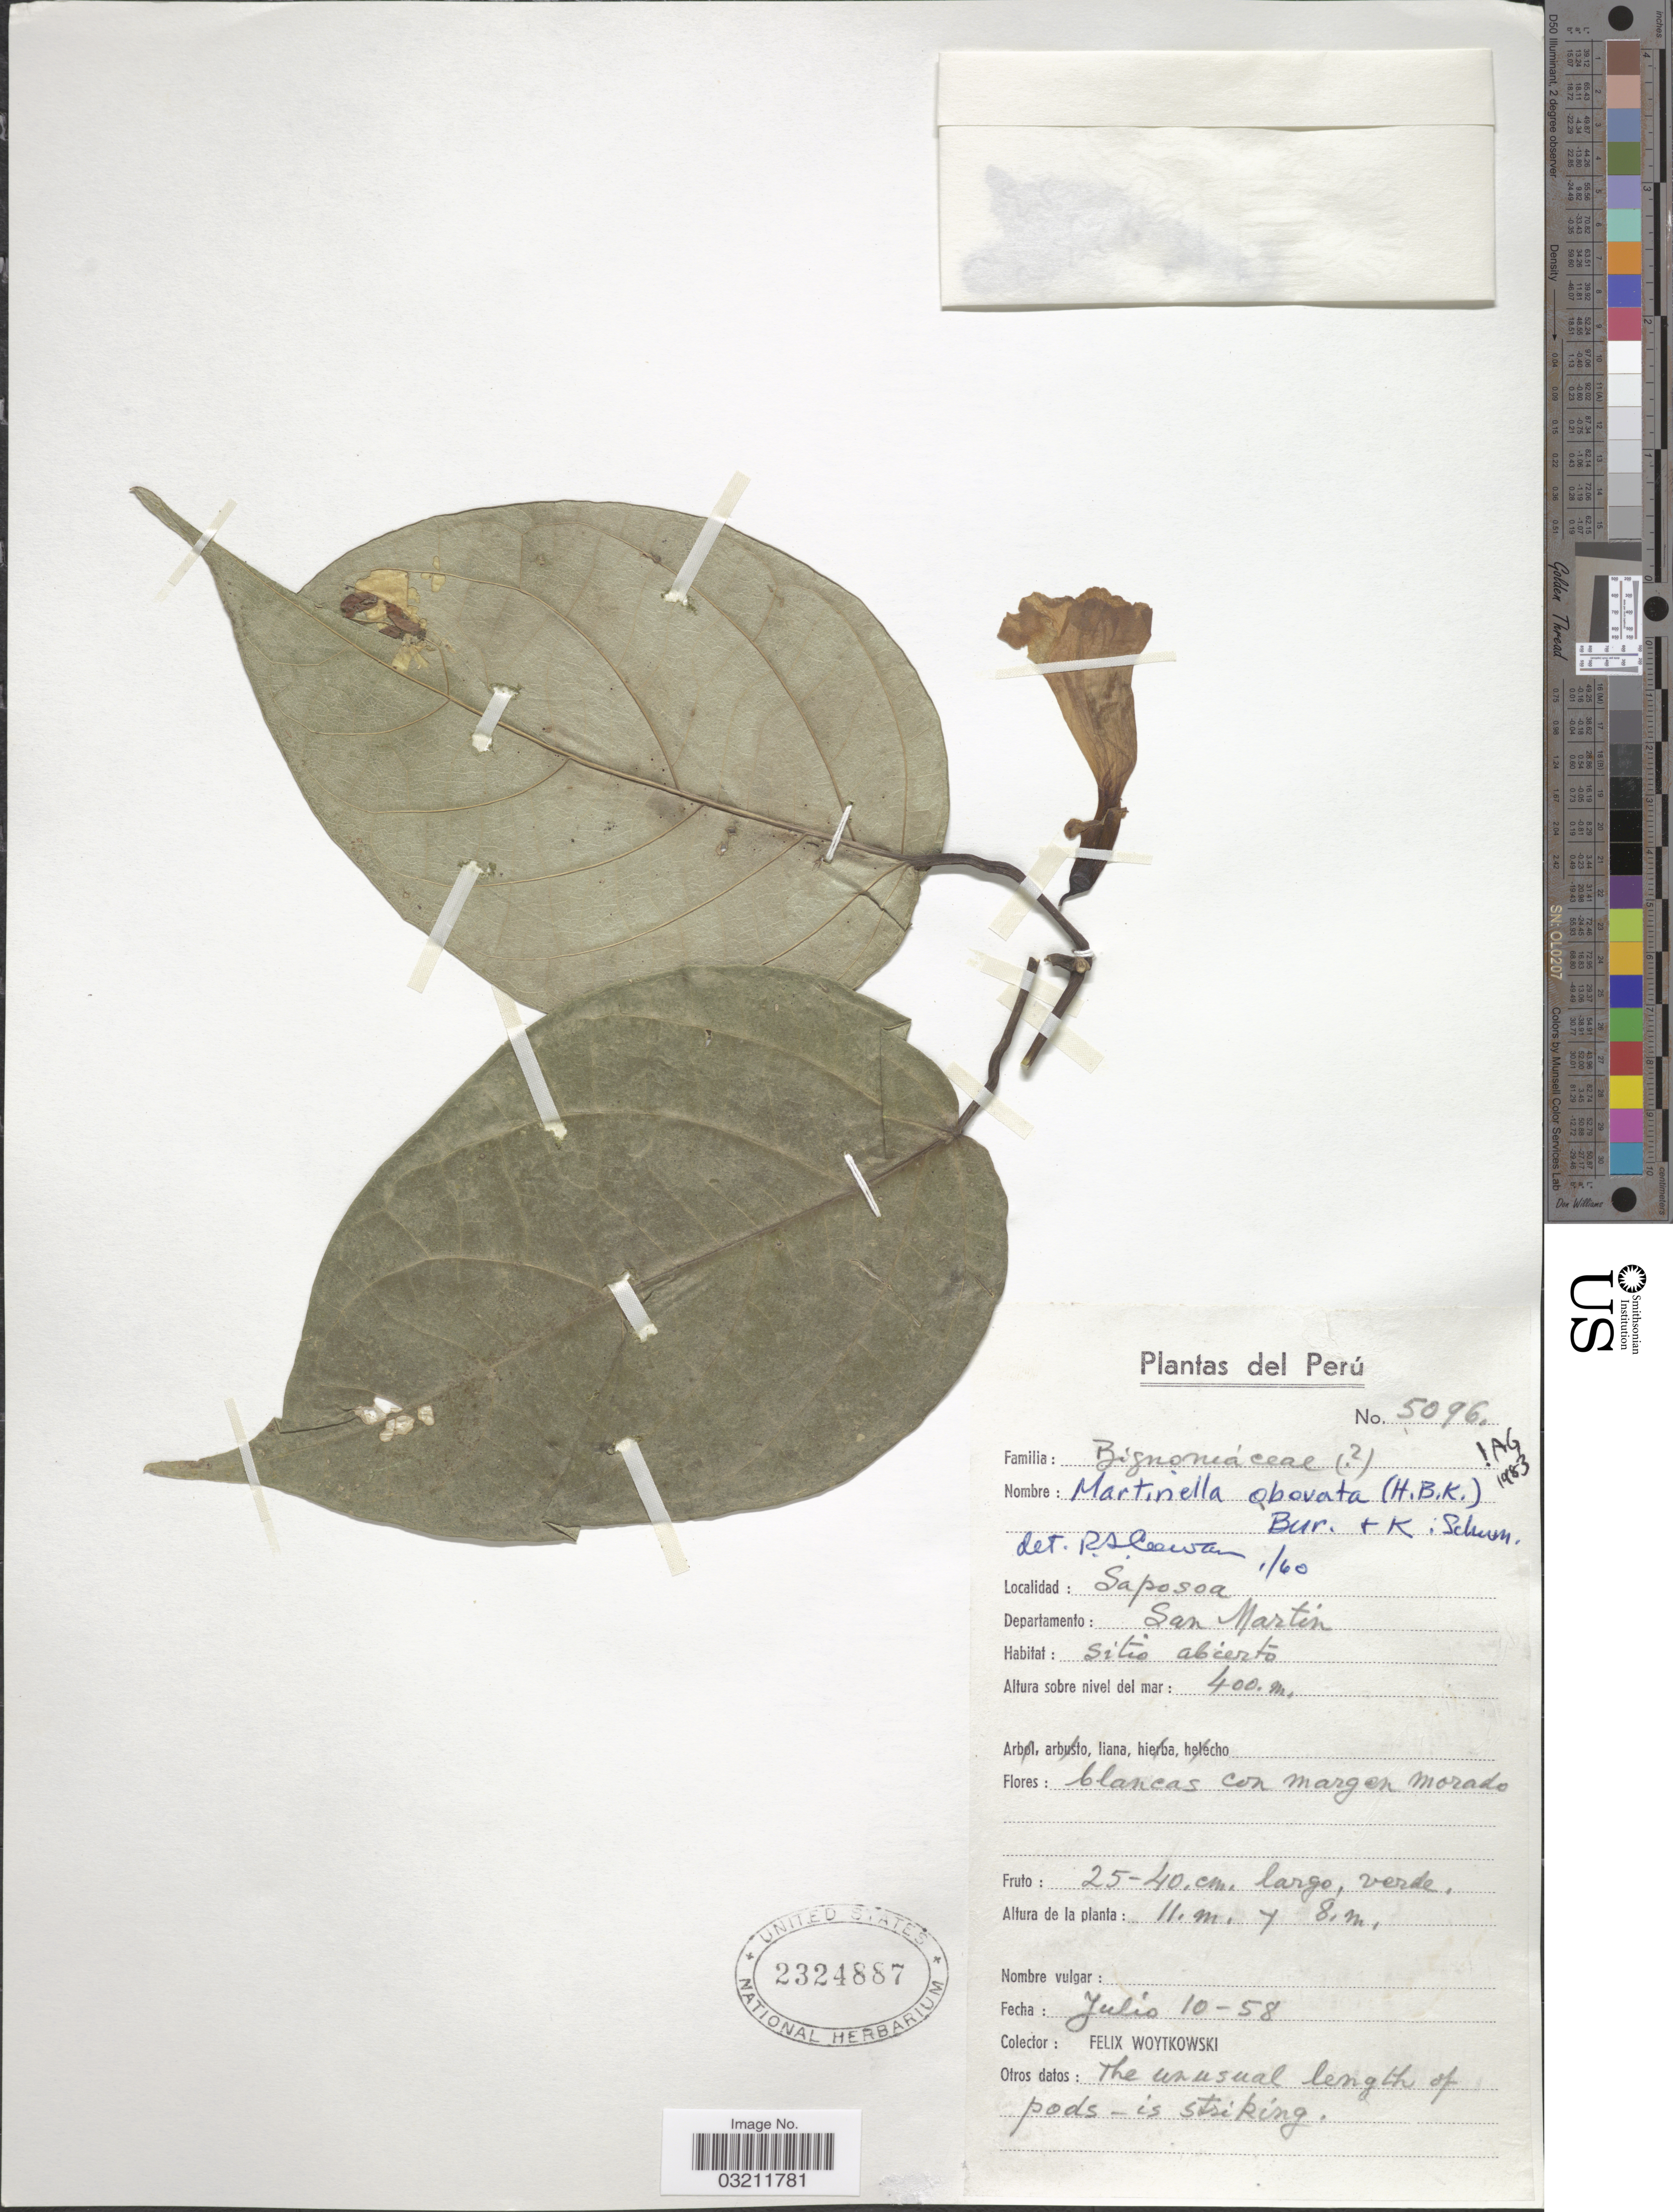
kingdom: Plantae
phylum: Tracheophyta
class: Magnoliopsida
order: Lamiales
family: Bignoniaceae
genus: Martinella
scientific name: Martinella obovata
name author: (Kunth) Bureau & K. Schum.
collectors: F. Woytkowski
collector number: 5096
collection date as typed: Transcribed d/m/y: 10/7/58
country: Peru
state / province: San Martín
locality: Saposoa, Departamento: San Martin.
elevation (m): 400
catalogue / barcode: US 2324887